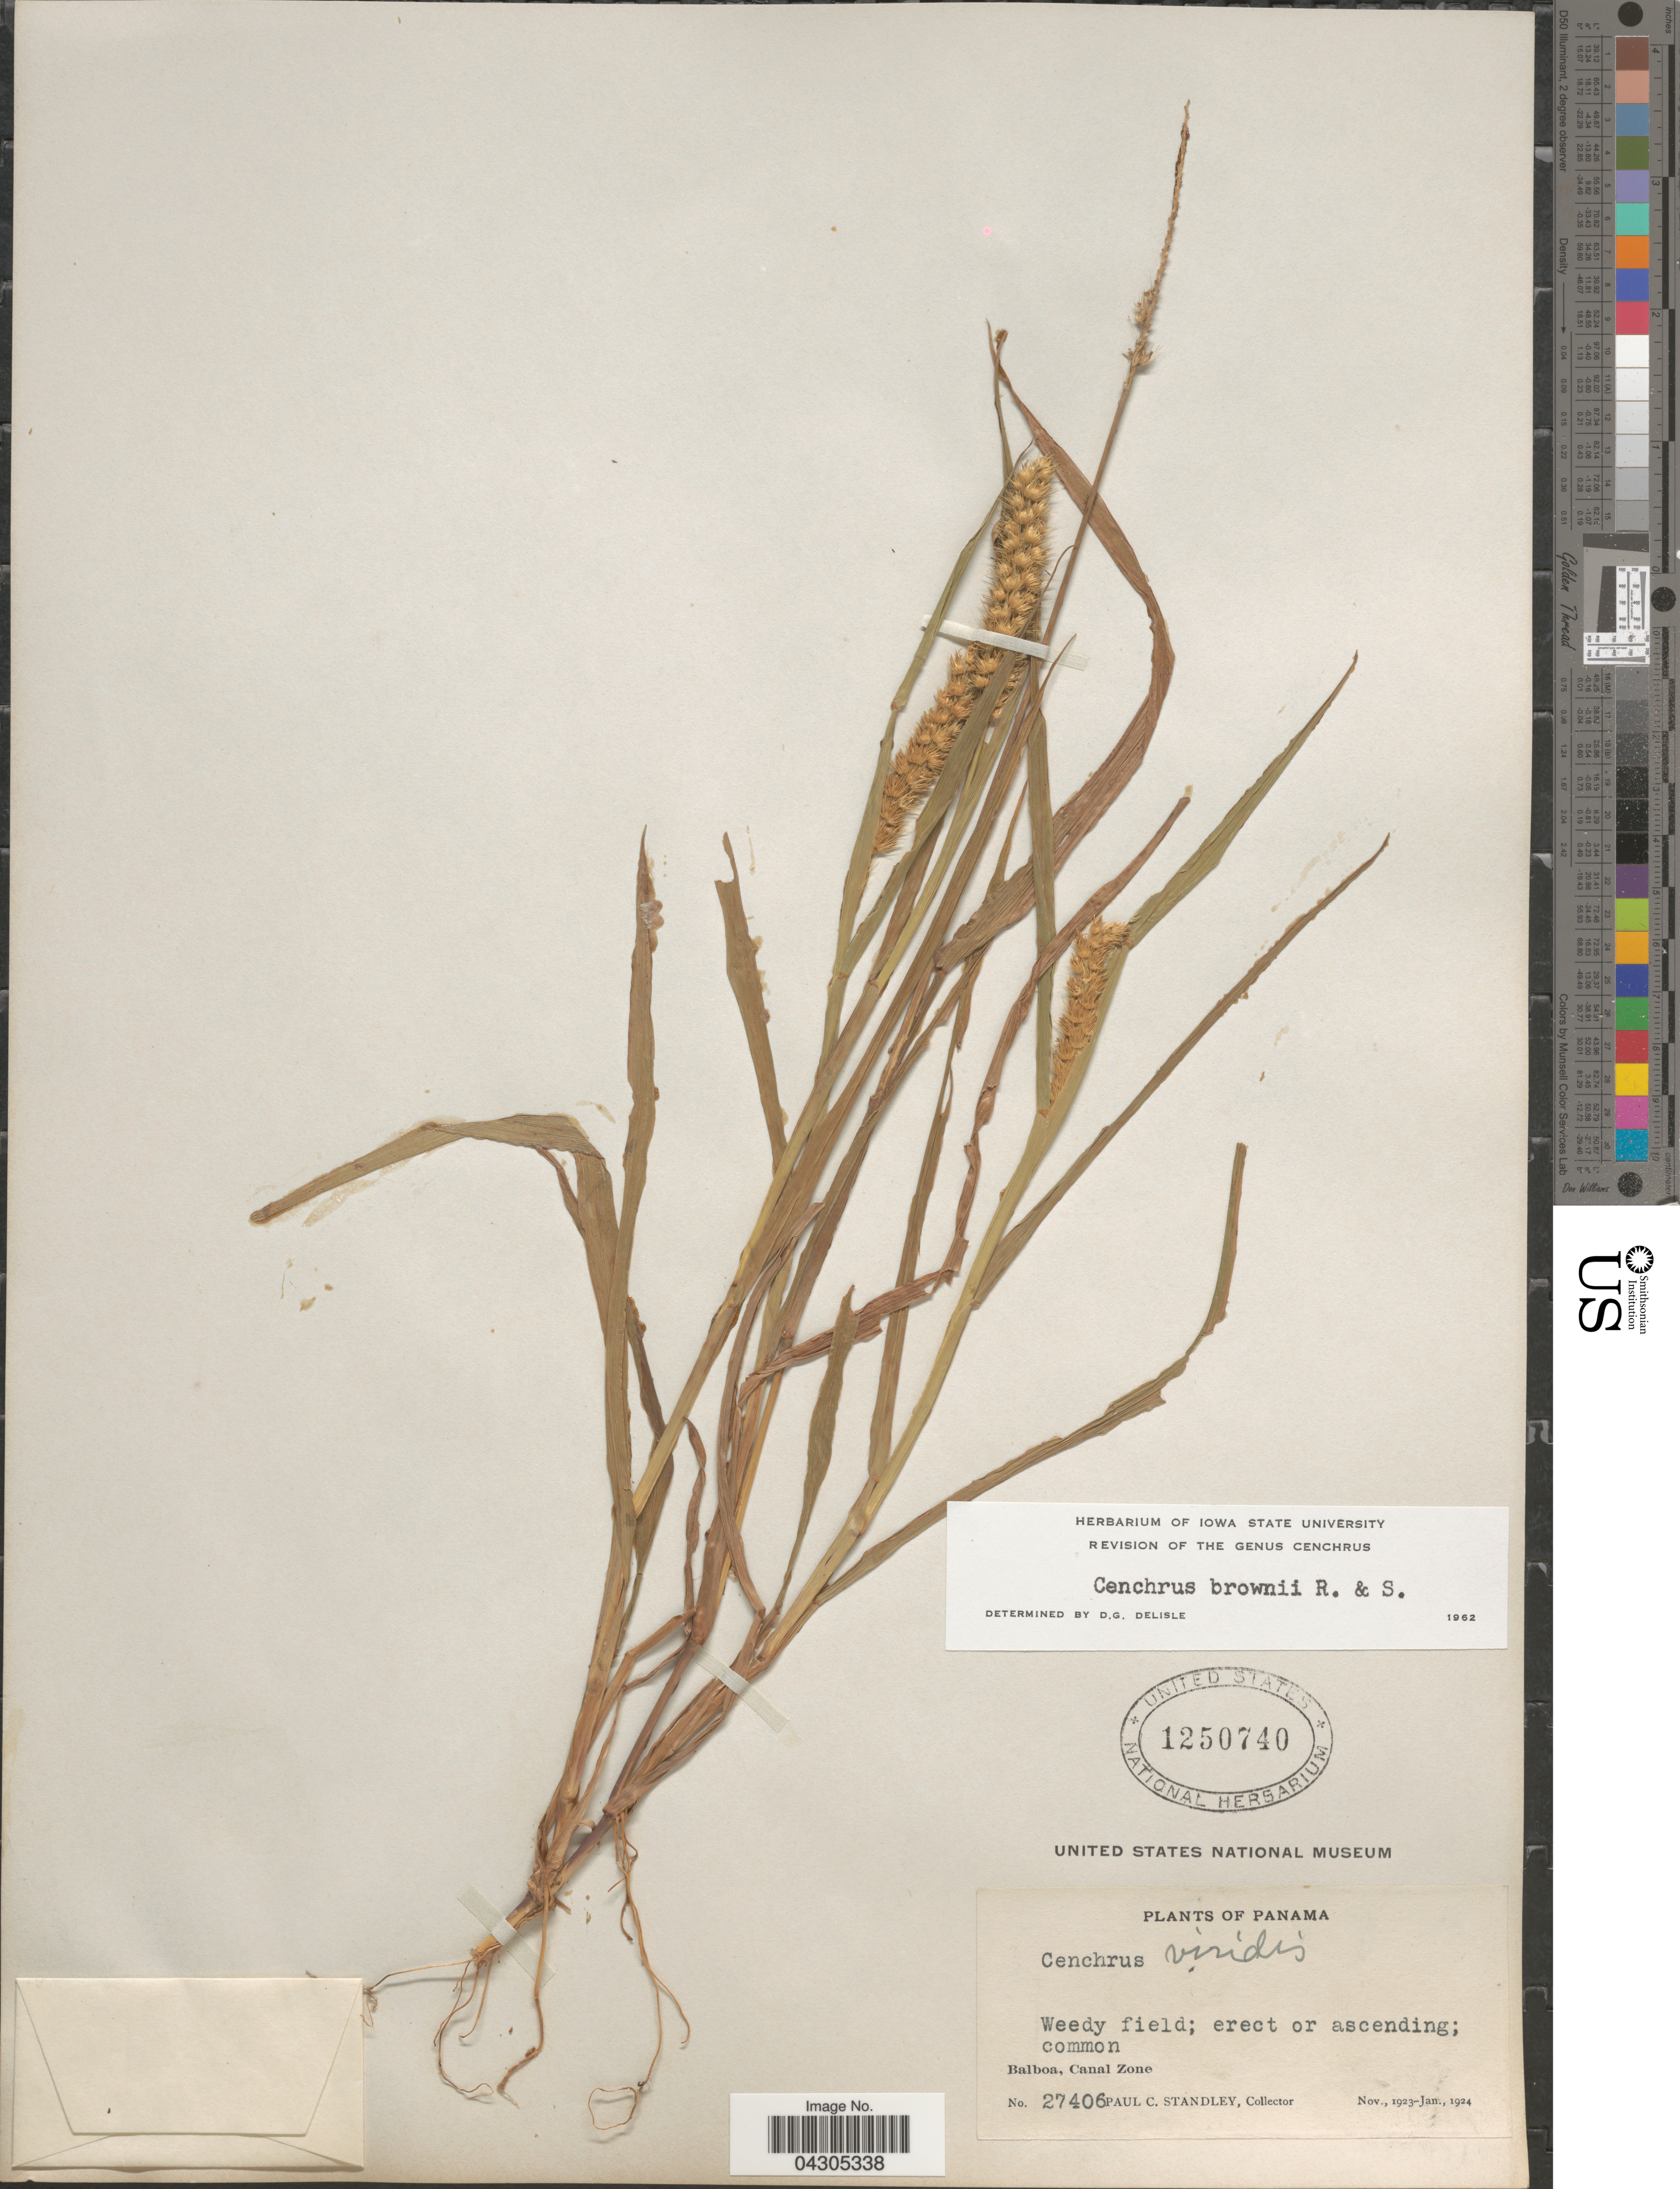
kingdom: Plantae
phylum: Tracheophyta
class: Liliopsida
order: Poales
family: Poaceae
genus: Cenchrus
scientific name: Cenchrus brownii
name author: Roem. & Schult.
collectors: P. C. Standley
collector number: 27406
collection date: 1923-11/1924-01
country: Panama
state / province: Colón / Panamá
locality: Balboa, Canal Zone.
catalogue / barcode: US 1250740